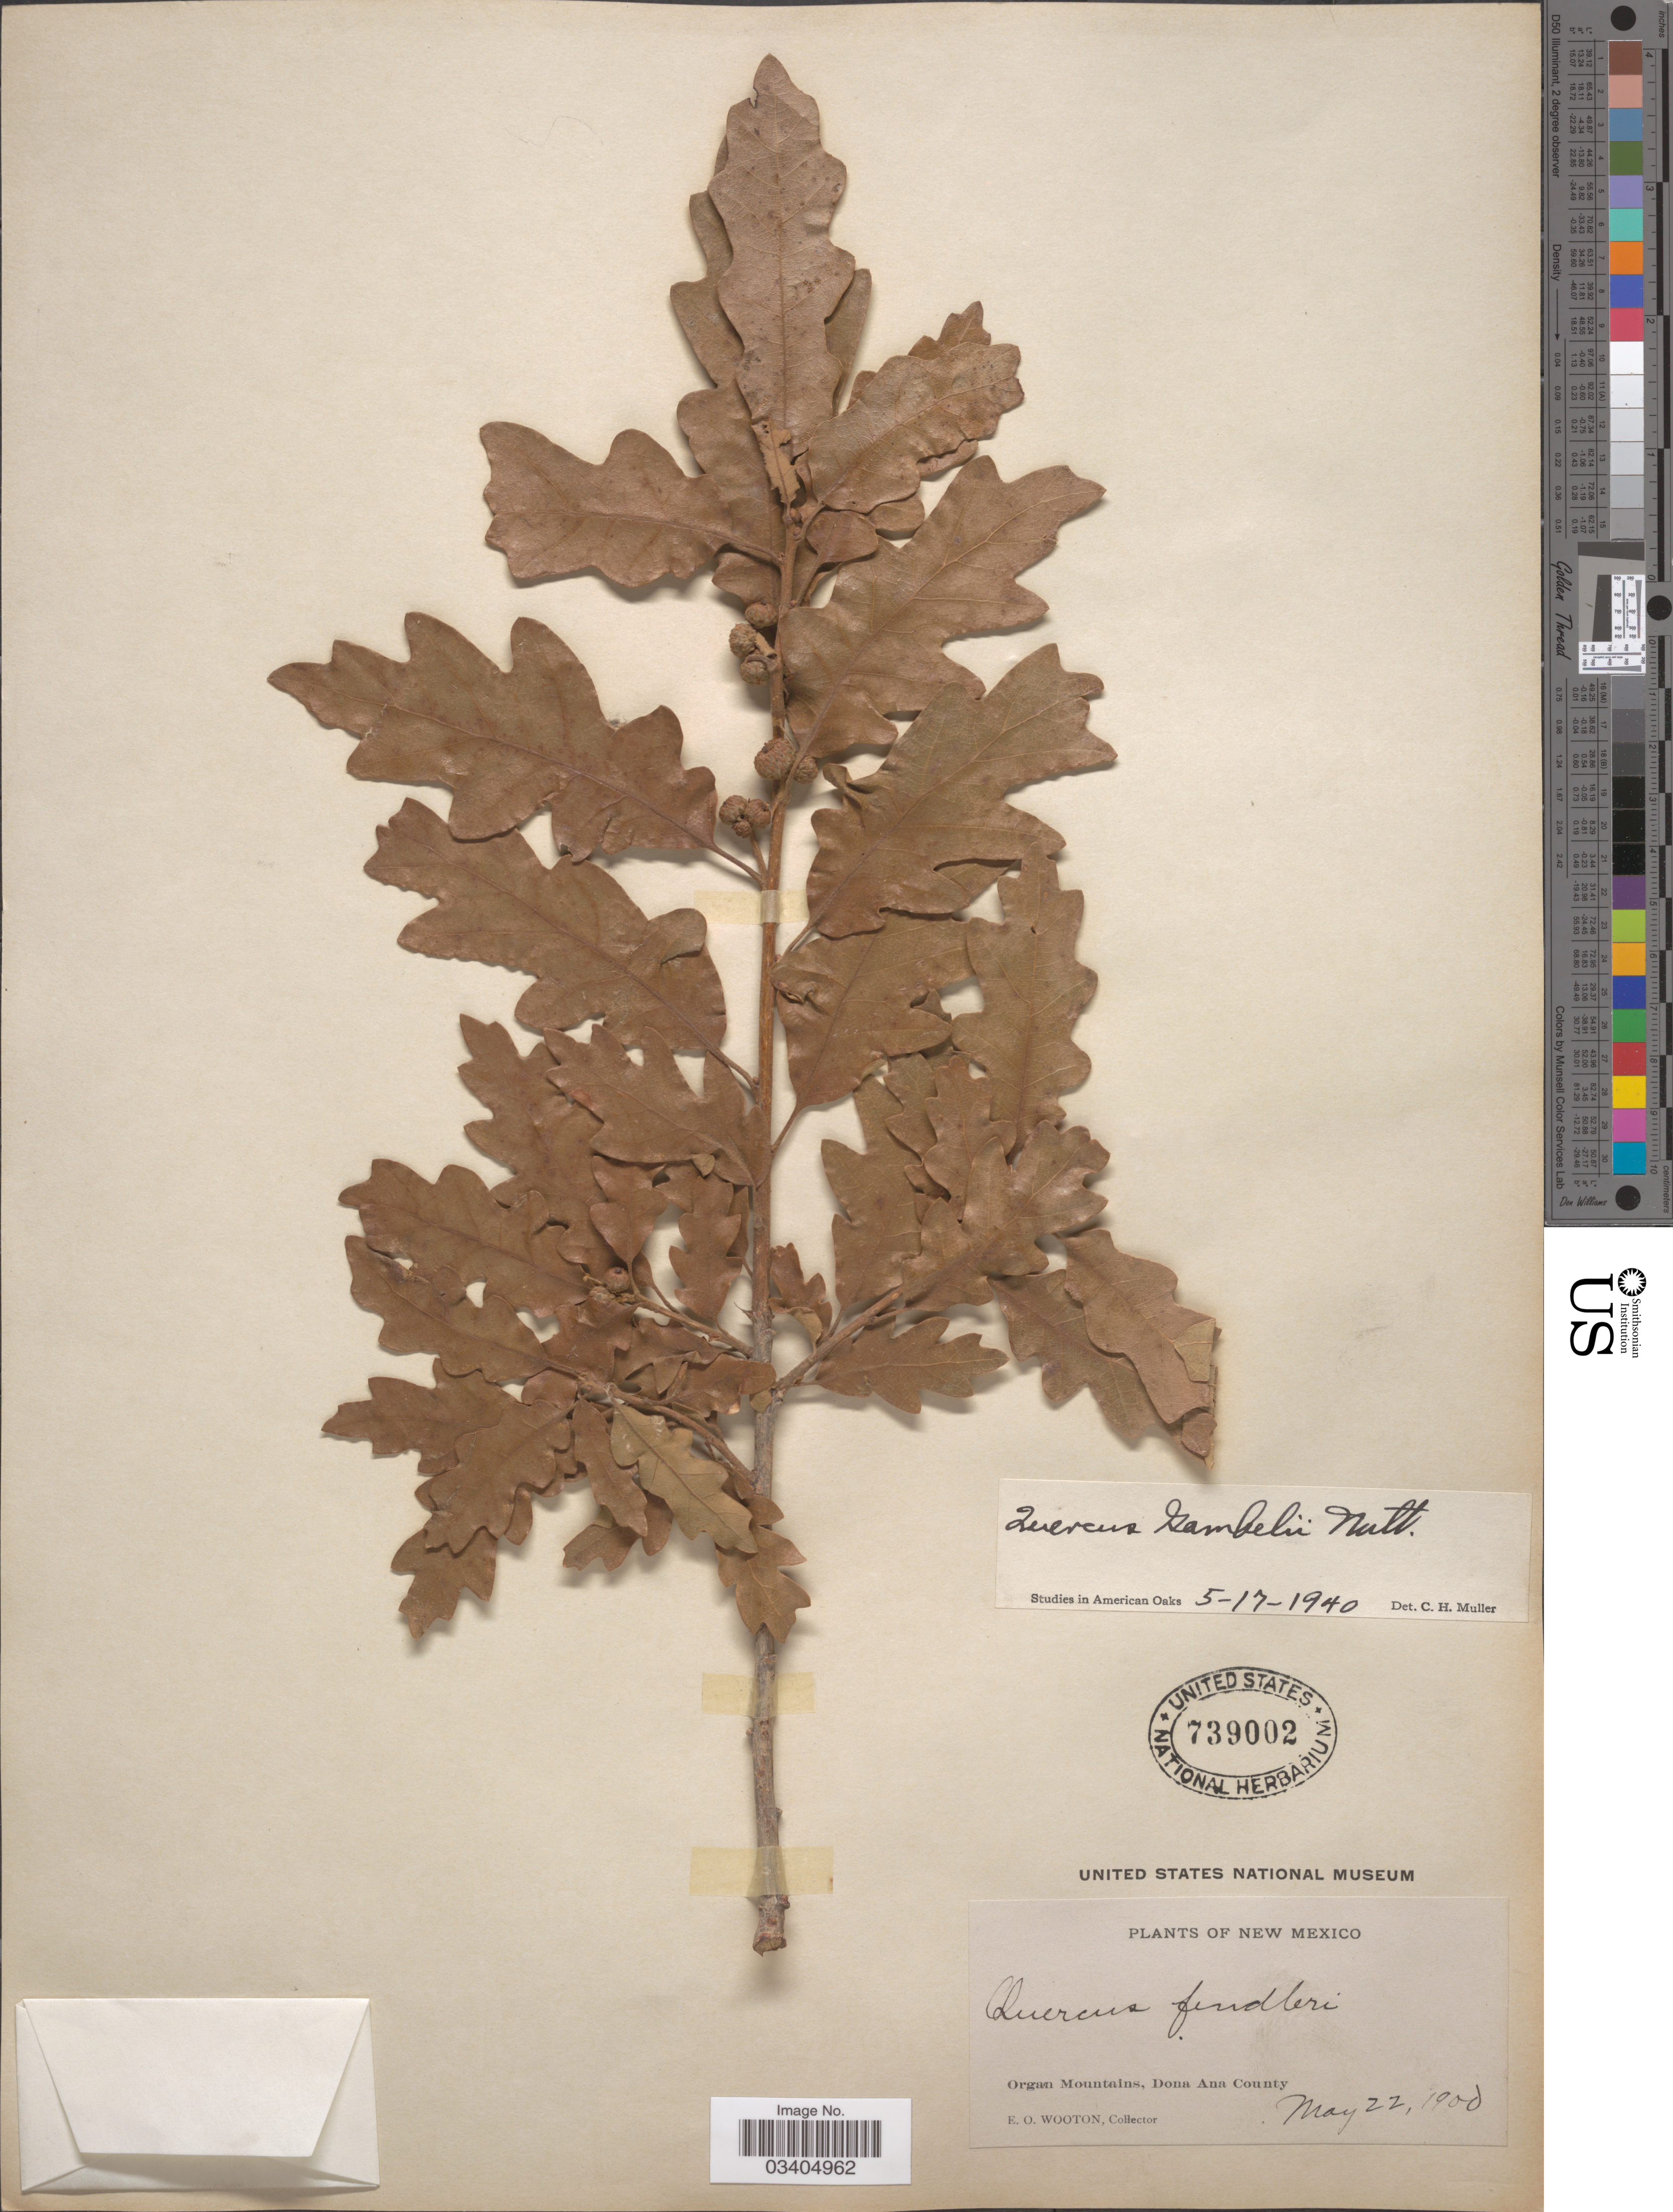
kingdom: Plantae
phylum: Tracheophyta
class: Magnoliopsida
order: Fagales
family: Fagaceae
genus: Quercus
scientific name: Quercus gambelii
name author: Nutt.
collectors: E. O. Wooton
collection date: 1900-05-22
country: United States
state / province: New Mexico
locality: Organ Mountains, Dona Ana County.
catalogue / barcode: US 739002